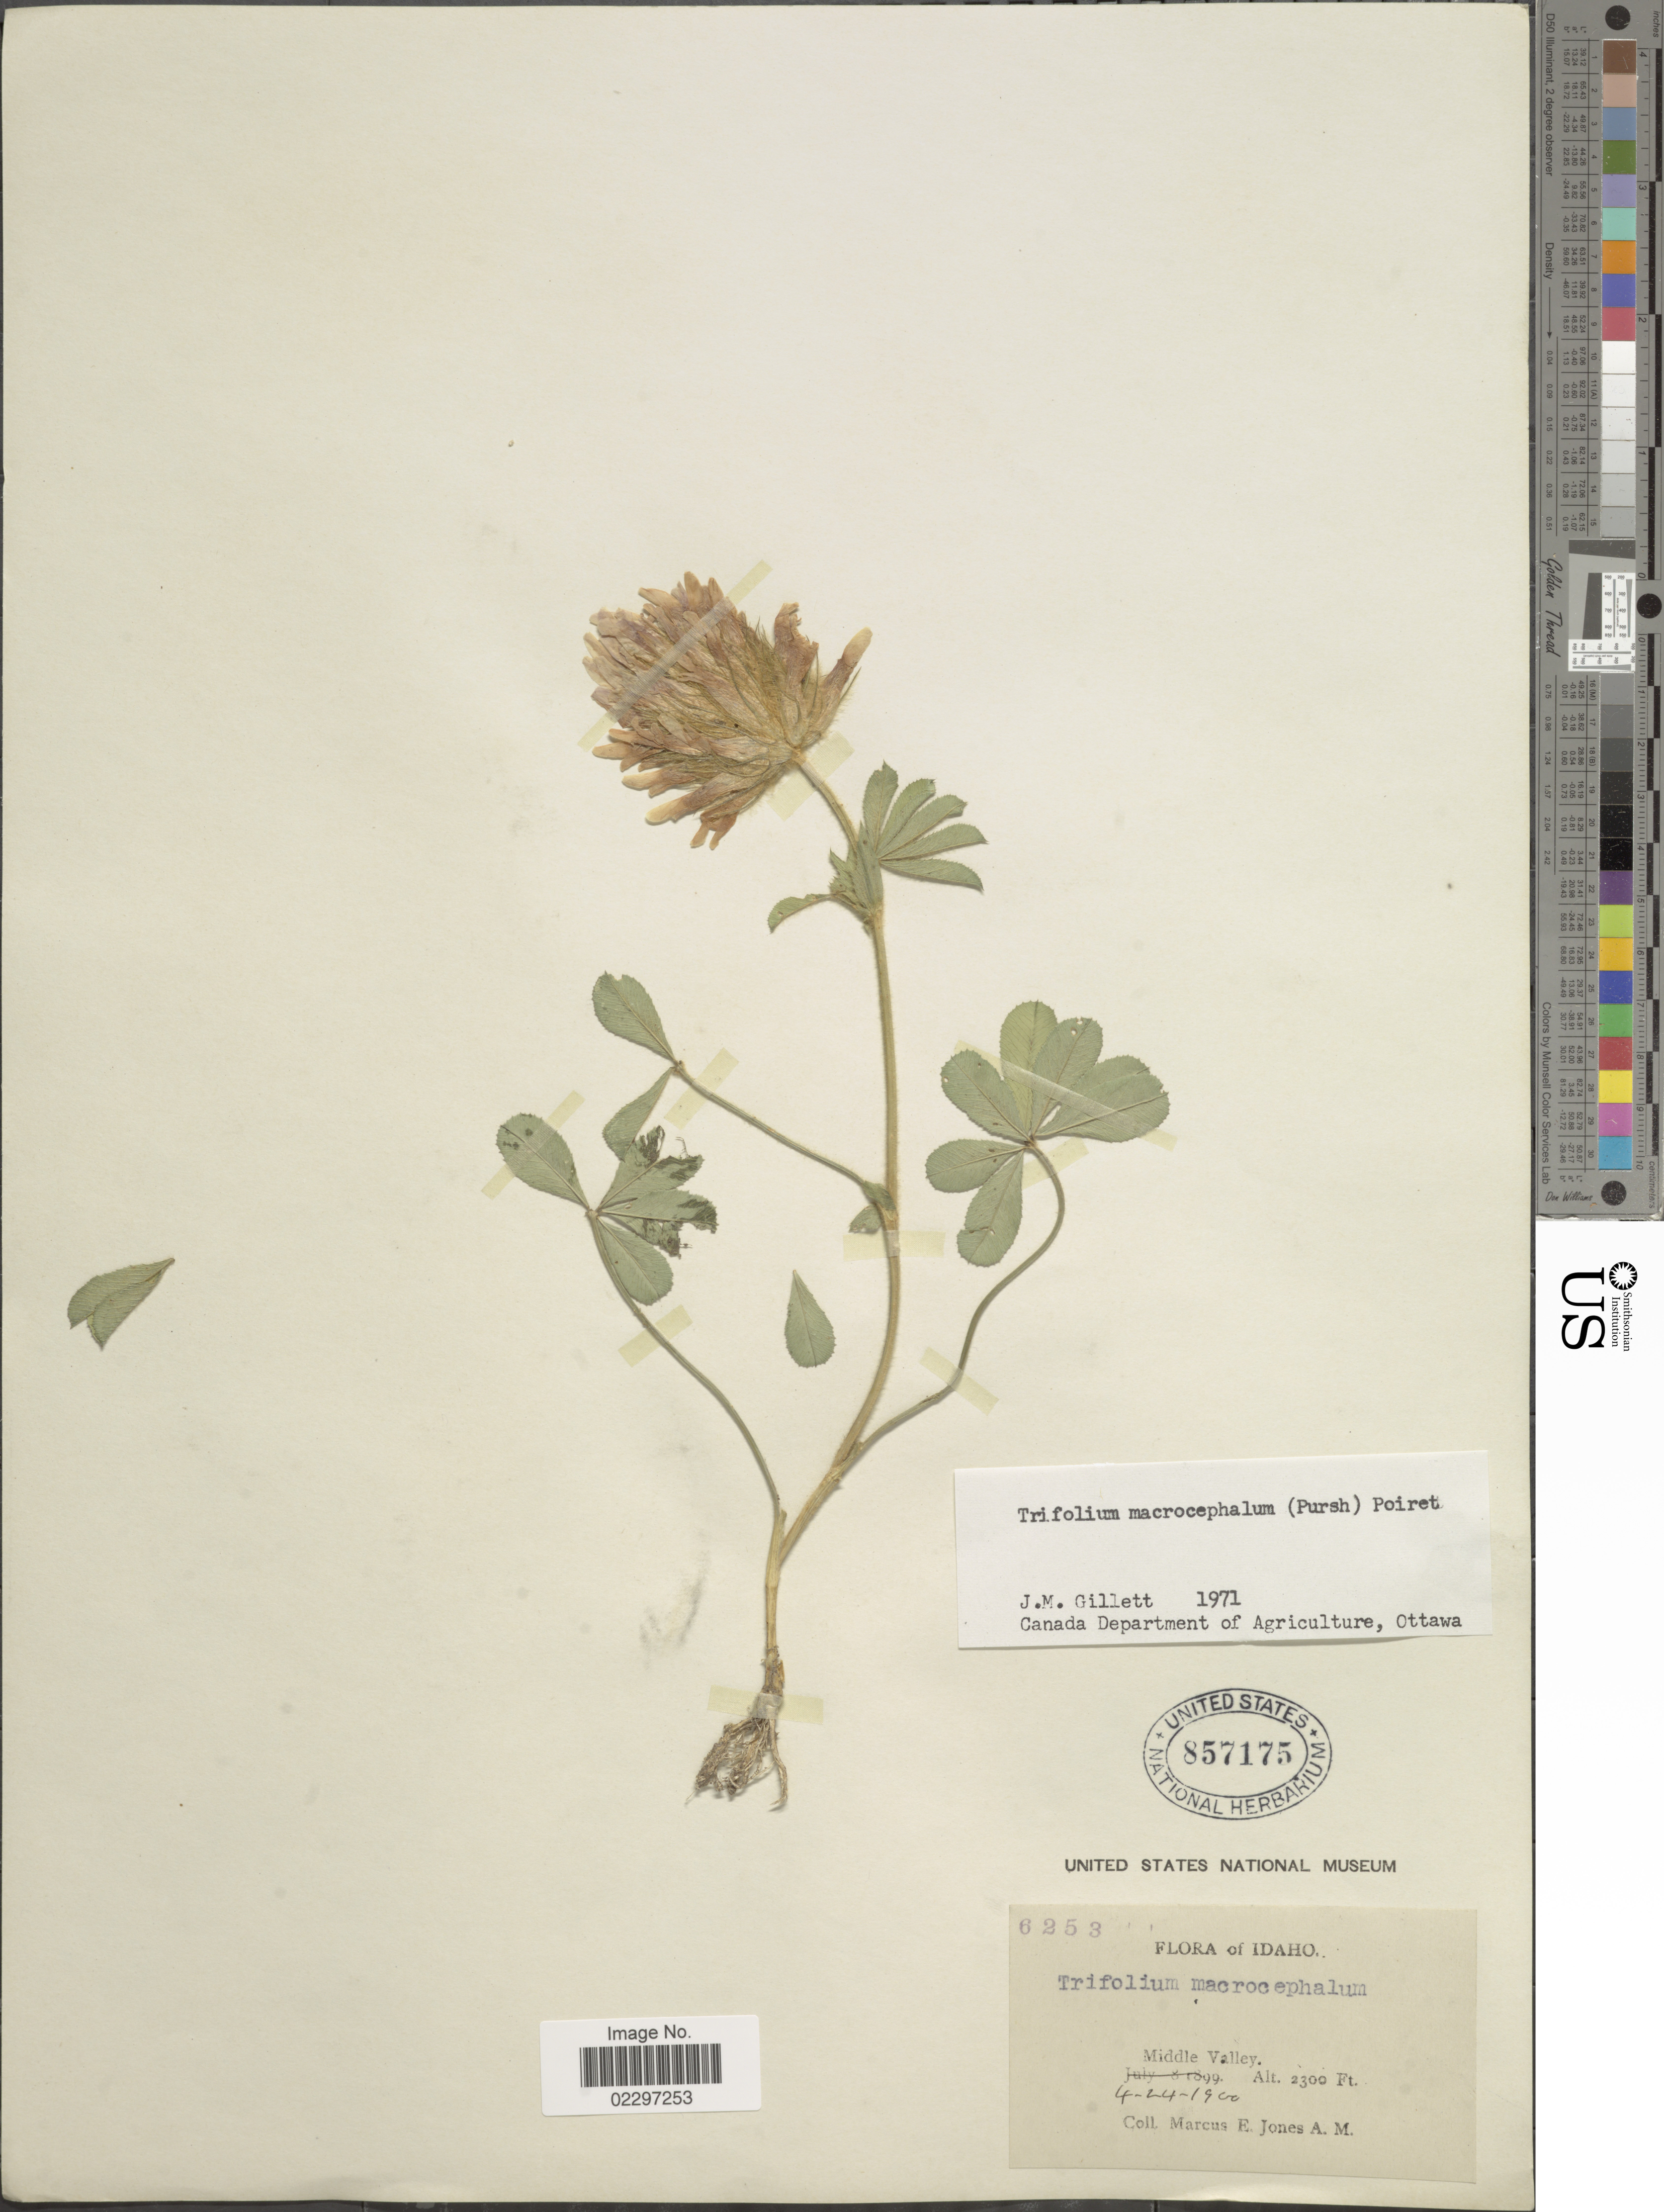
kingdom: Plantae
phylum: Tracheophyta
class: Magnoliopsida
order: Fabales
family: Fabaceae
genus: Trifolium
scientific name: Trifolium macrocephalum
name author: (Pursh) Poir.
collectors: M. E. Jones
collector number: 6253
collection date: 1900-04-24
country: United States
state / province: Idaho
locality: Middle Valley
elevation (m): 701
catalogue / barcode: US 857175